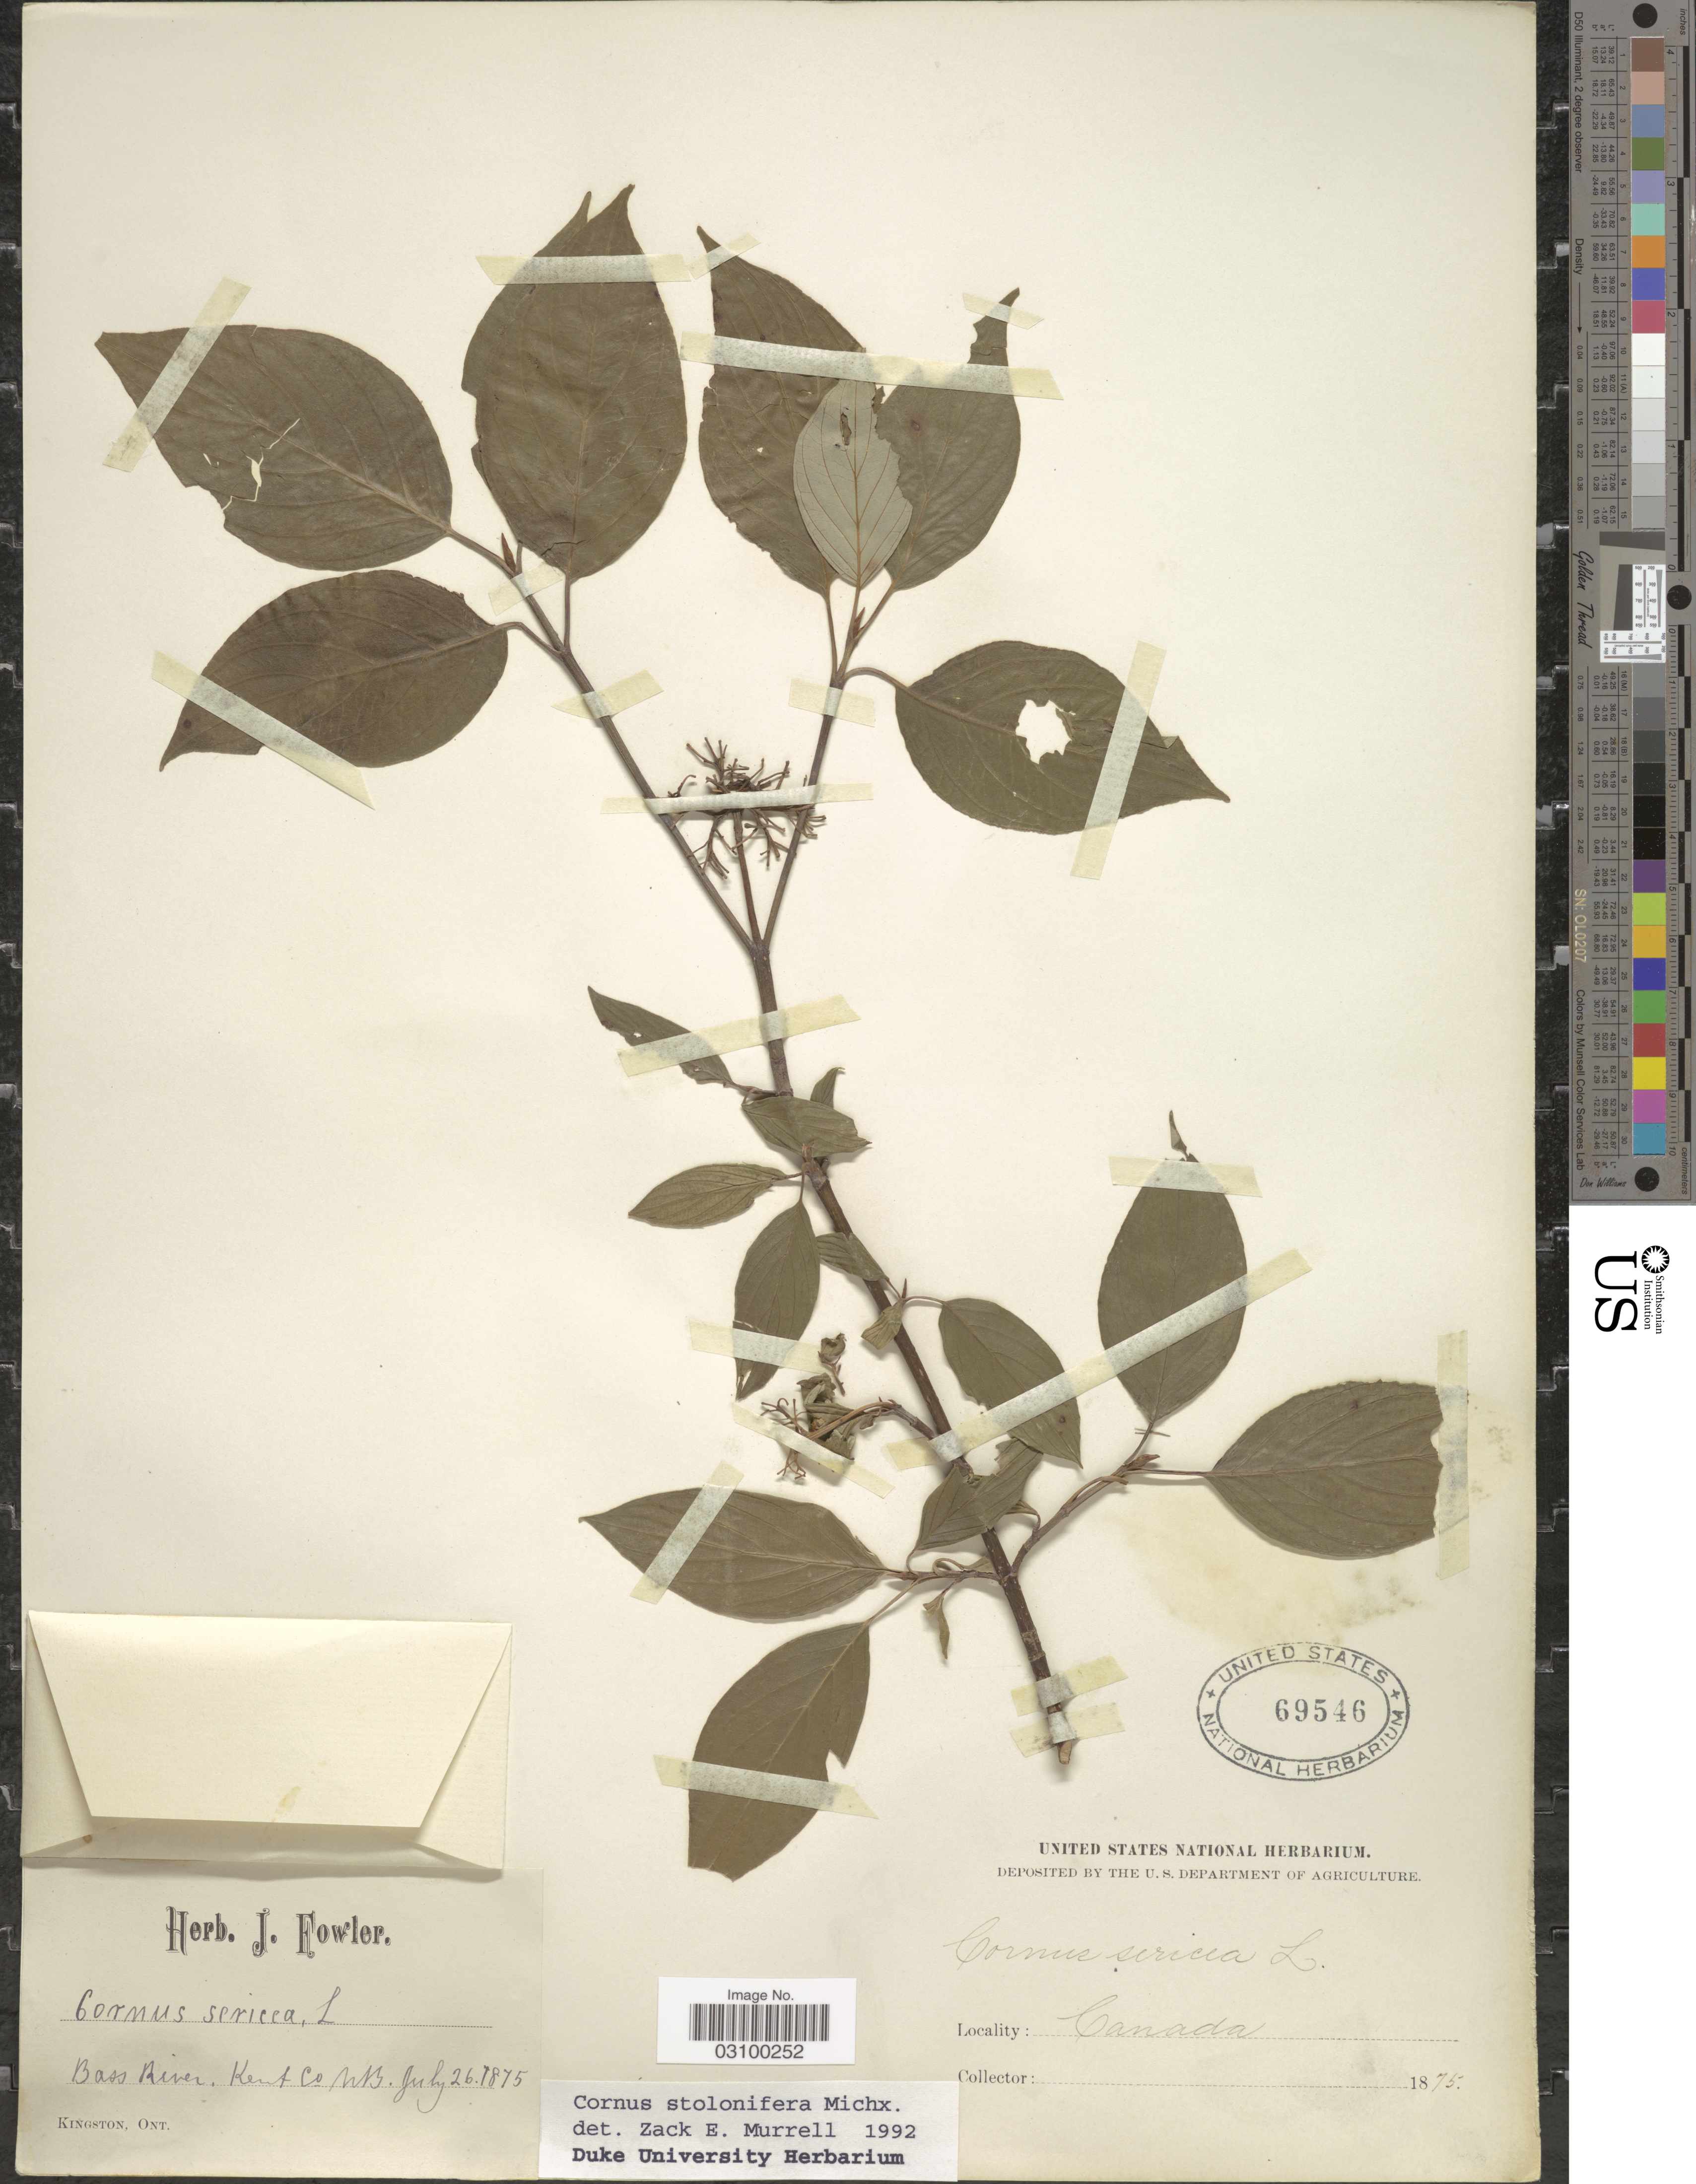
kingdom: Plantae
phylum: Tracheophyta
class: Magnoliopsida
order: Cornales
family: Cornaceae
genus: Cornus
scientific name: Cornus sericea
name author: L.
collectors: J. Fowler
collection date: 1875-07-26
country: Canada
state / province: New Brunswick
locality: Bass River. Kent Co. NB.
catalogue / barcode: US 69546